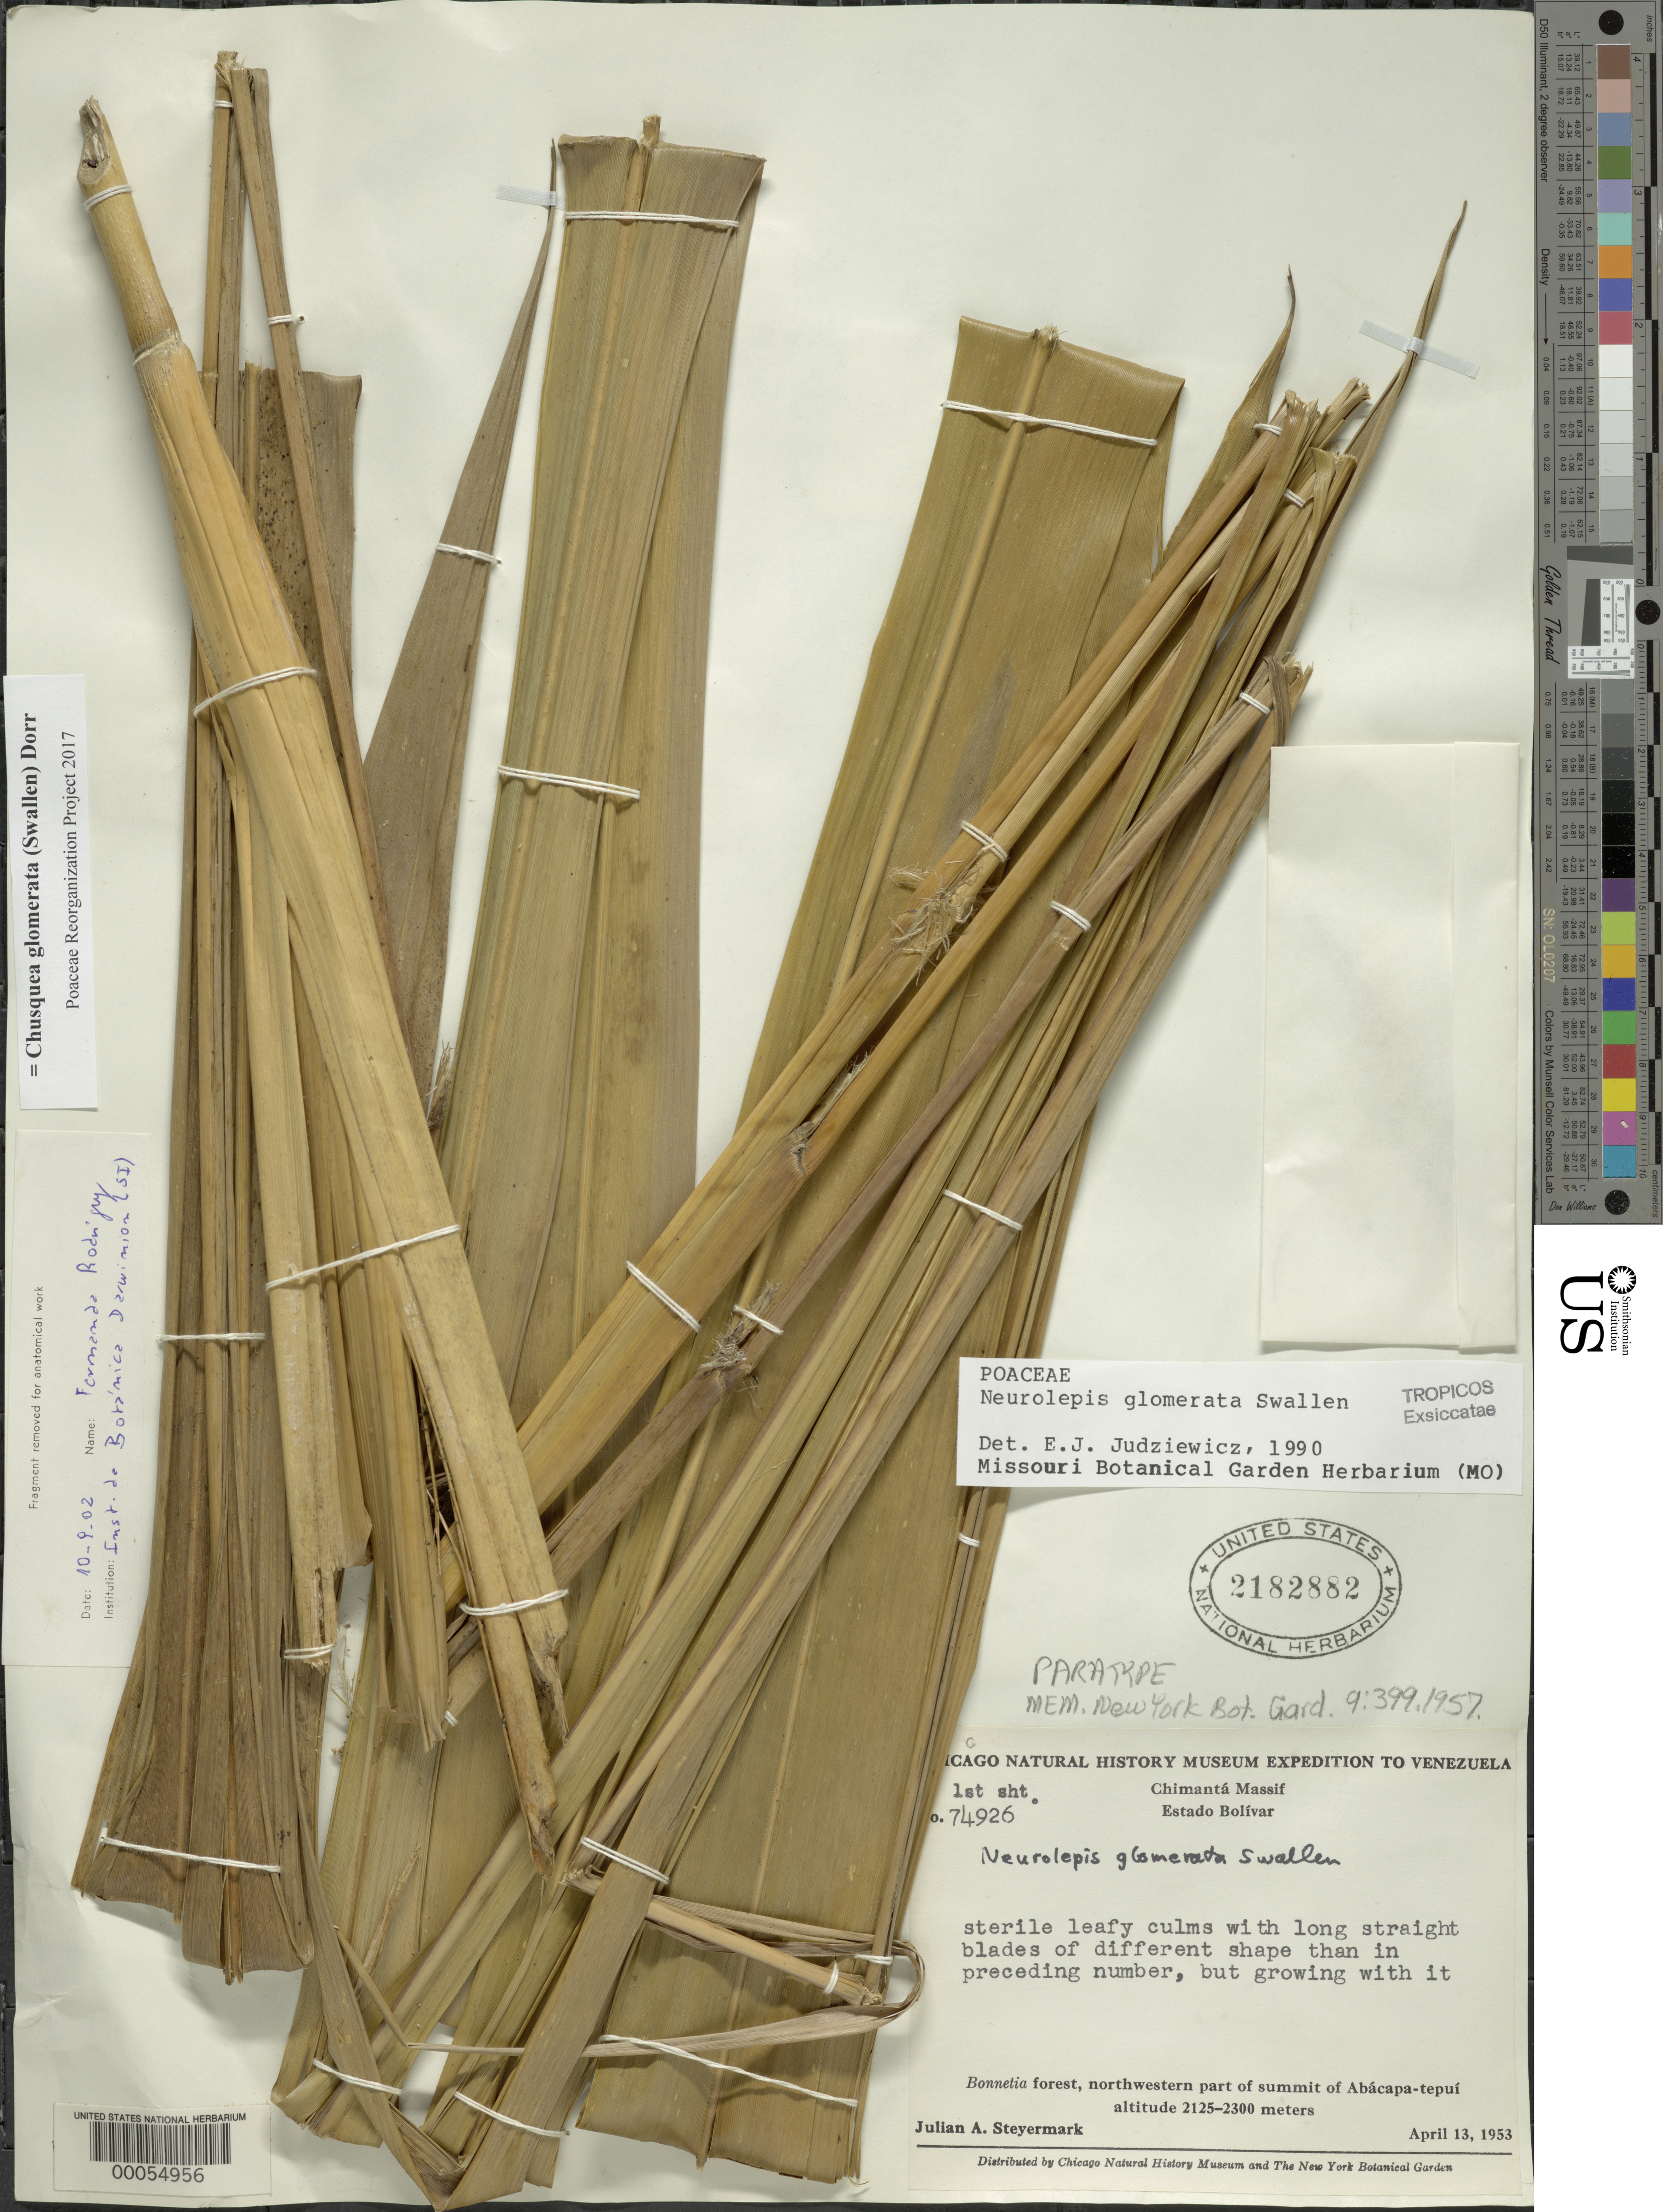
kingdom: Plantae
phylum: Tracheophyta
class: Liliopsida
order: Poales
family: Poaceae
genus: Chusquea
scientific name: Chusquea glomerata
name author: (Swallen) Dorr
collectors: J. Steyermark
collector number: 74926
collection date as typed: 13 Apr 1953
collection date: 1953-04-13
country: Venezuela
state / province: Bolivar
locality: Nw part of summit of abacapa-tepui; chimanta massif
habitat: Forest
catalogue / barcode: US 2182882